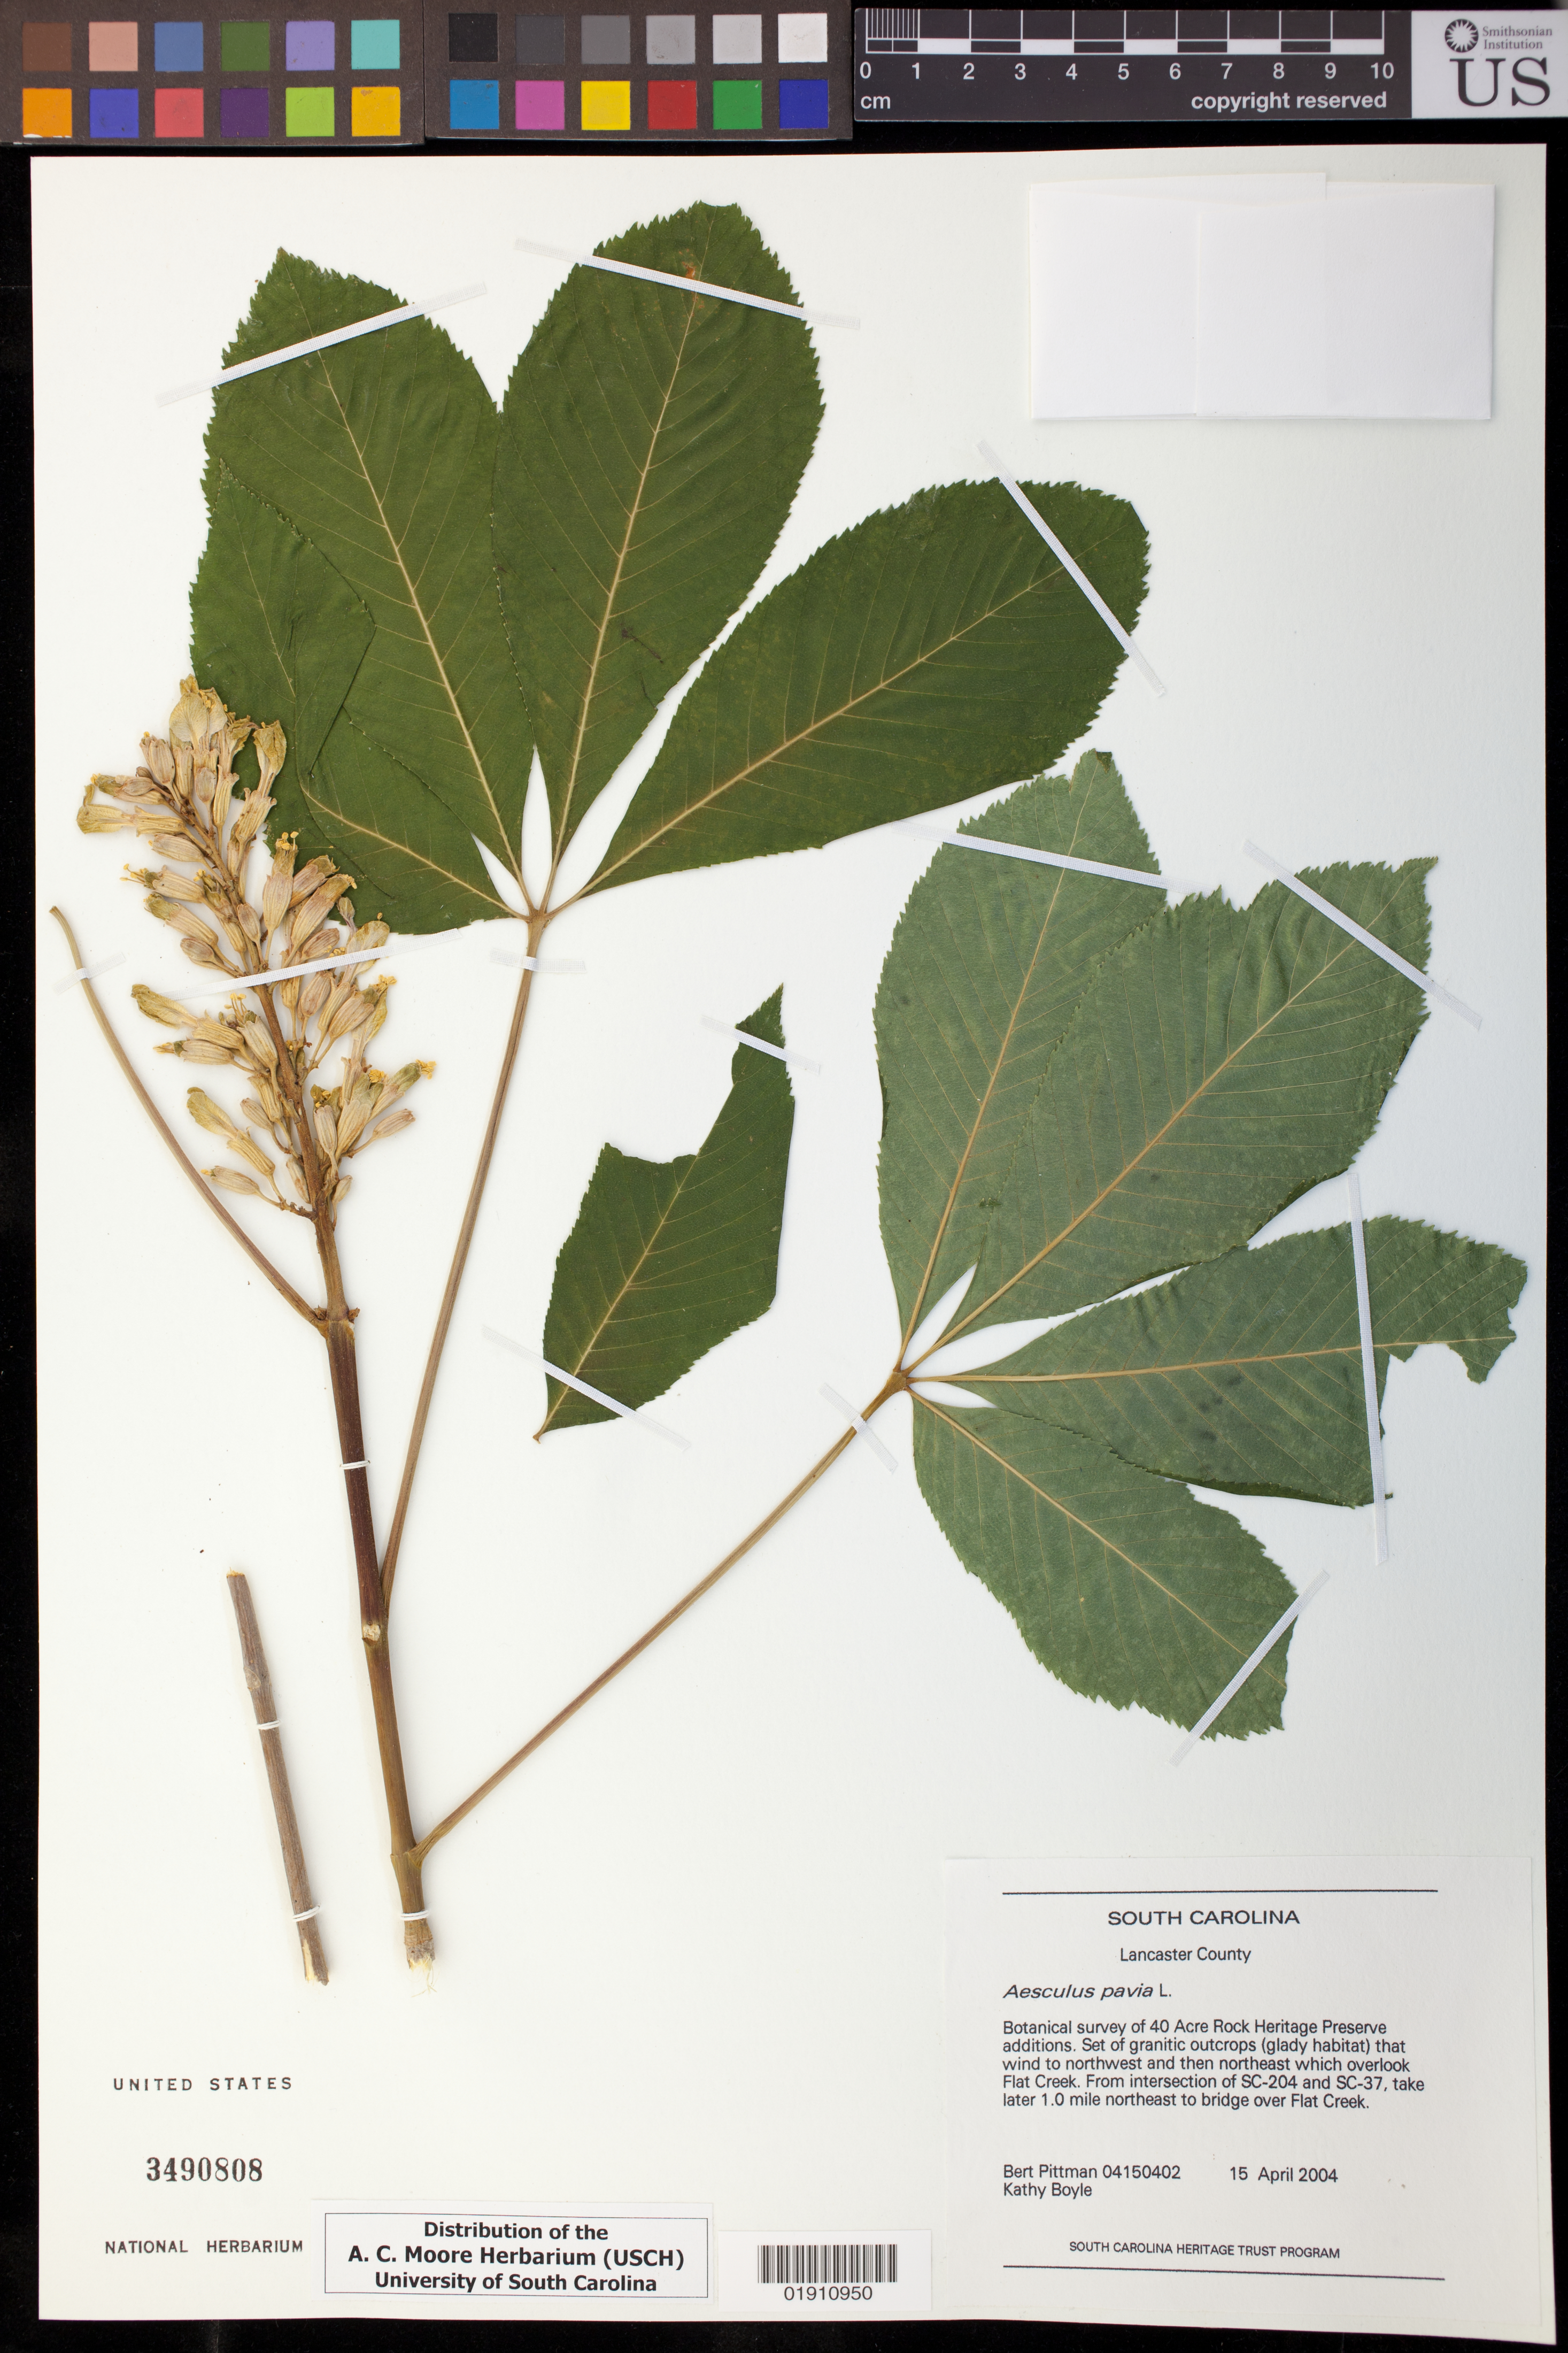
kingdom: Plantae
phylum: Tracheophyta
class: Magnoliopsida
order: Sapindales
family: Sapindaceae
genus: Aesculus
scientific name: Aesculus pavia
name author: L.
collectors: B. Pittman & K. Boyle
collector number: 04150402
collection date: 2004-04-15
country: United States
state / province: South Carolina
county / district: Lancaster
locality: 40 Acre Rock Heritage Preserve; Flat Creek; From intersection of SC-204 and SC-37, take later 1.0 mile northeast to bridge over Flat Creek.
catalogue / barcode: US 3490808